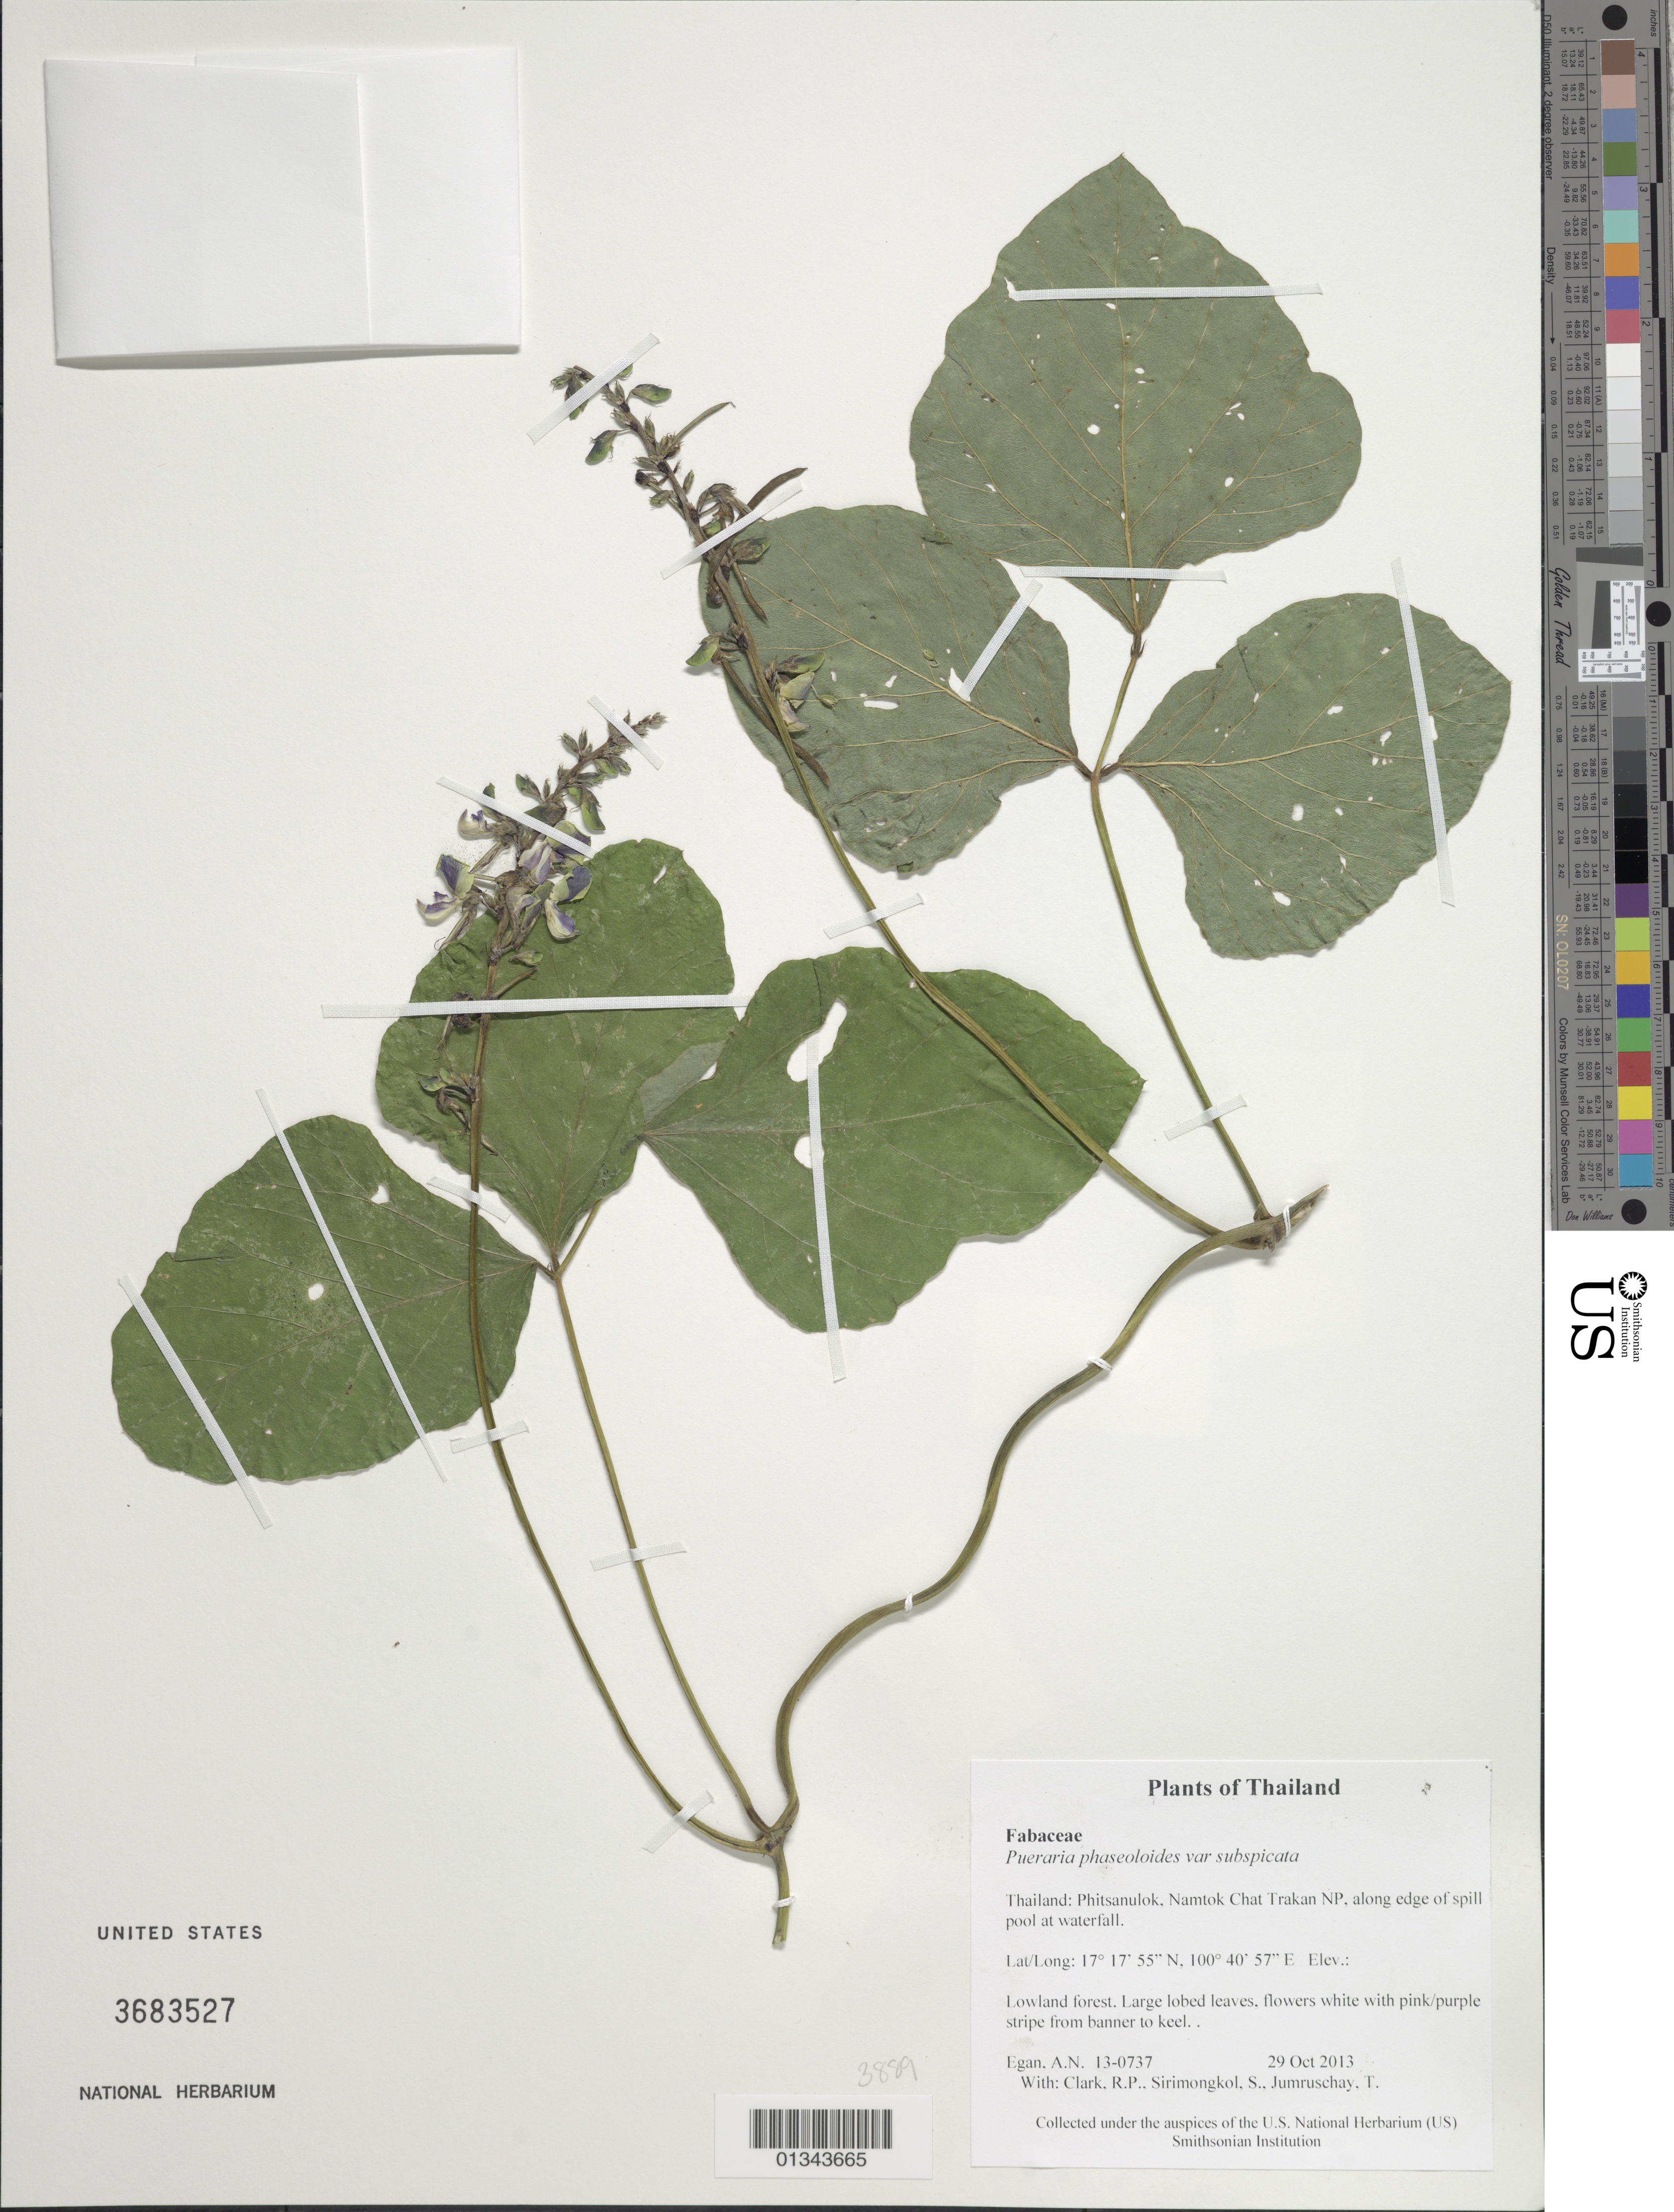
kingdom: Plantae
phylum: Tracheophyta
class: Magnoliopsida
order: Fabales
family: Fabaceae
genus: Neustanthus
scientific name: Neustanthus phaseoloides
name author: (Roxb.) Benth.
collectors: A. N. Egan, R. P. Clark, S. Sirimongkol & T. Jumruschay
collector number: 13-0737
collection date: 2013-10-29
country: Thailand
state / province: Phitsanulok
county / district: Chat Trakan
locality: Namtok Chat Trakan NP, along edge of spill pool at waterfall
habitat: Lowland forest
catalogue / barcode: US 3683527